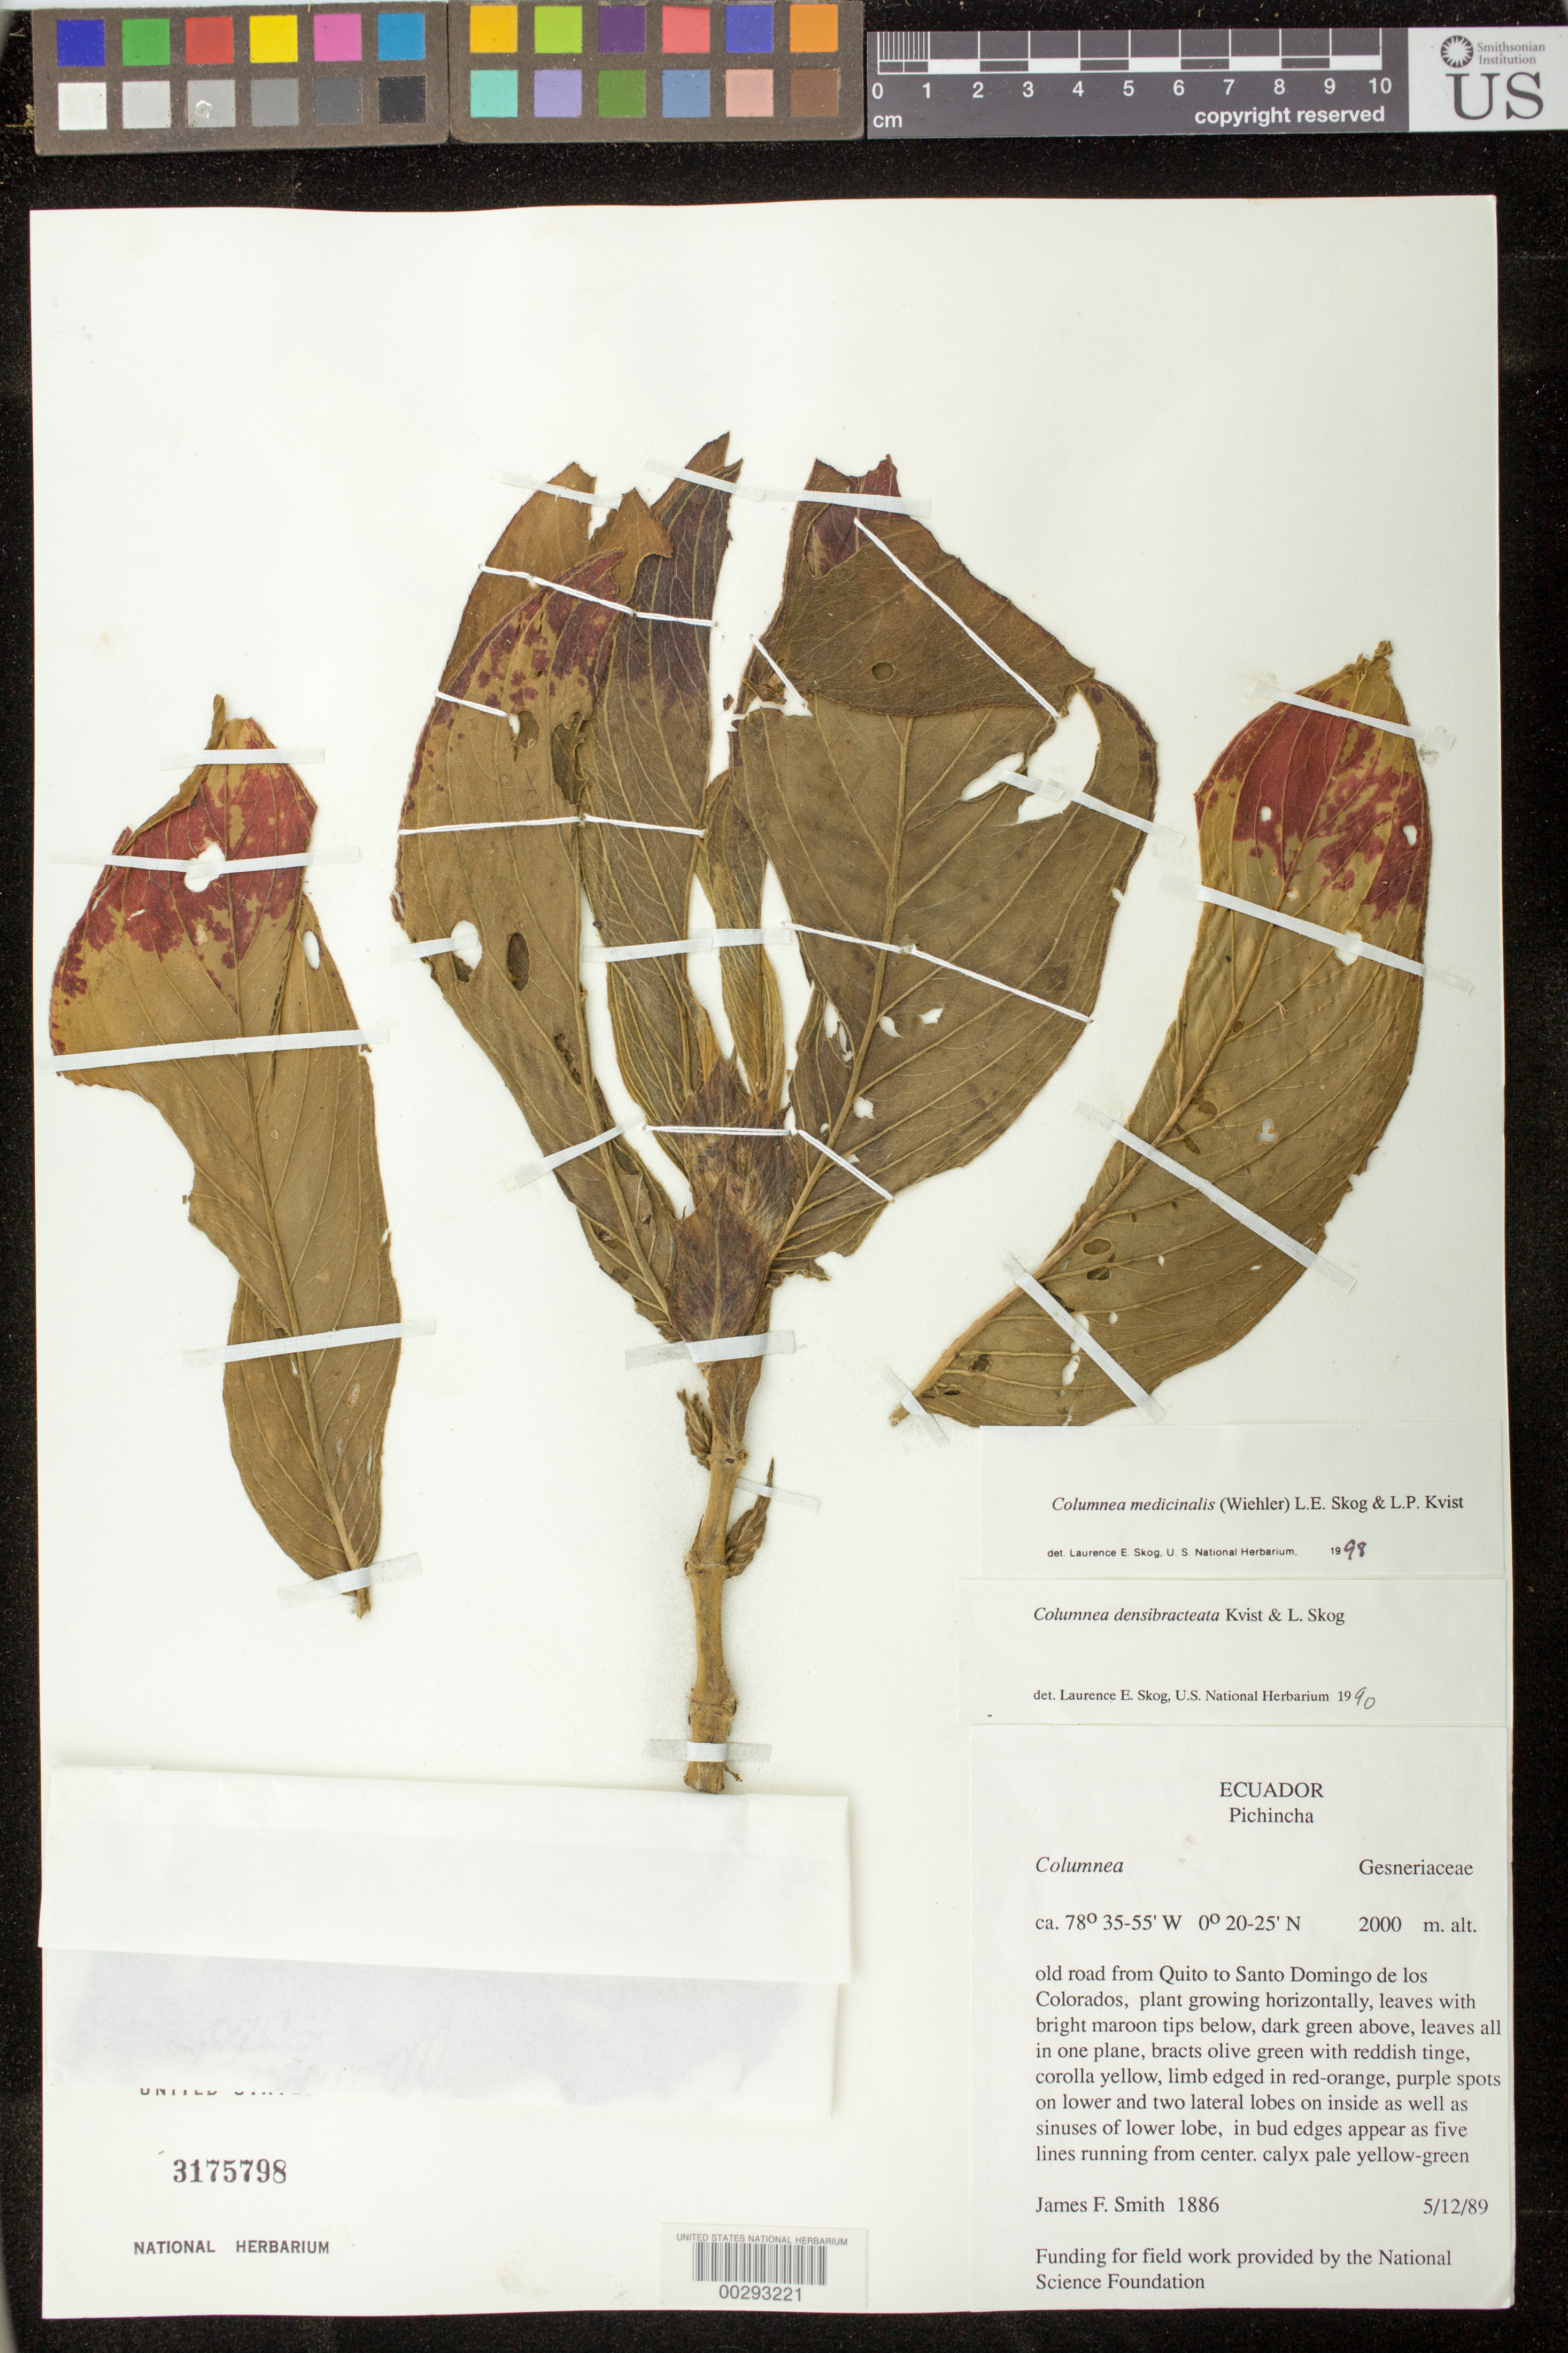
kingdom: Plantae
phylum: Tracheophyta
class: Magnoliopsida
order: Lamiales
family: Gesneriaceae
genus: Columnea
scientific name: Columnea medicinalis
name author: (Wiehler) L.E. Skog & L.P. Kvist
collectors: J. Smith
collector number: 1886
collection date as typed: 12 May 1989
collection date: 1989-05-12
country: Ecuador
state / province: Pichincha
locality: From Quito to Santo Domingo de los Colorados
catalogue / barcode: US 3175798